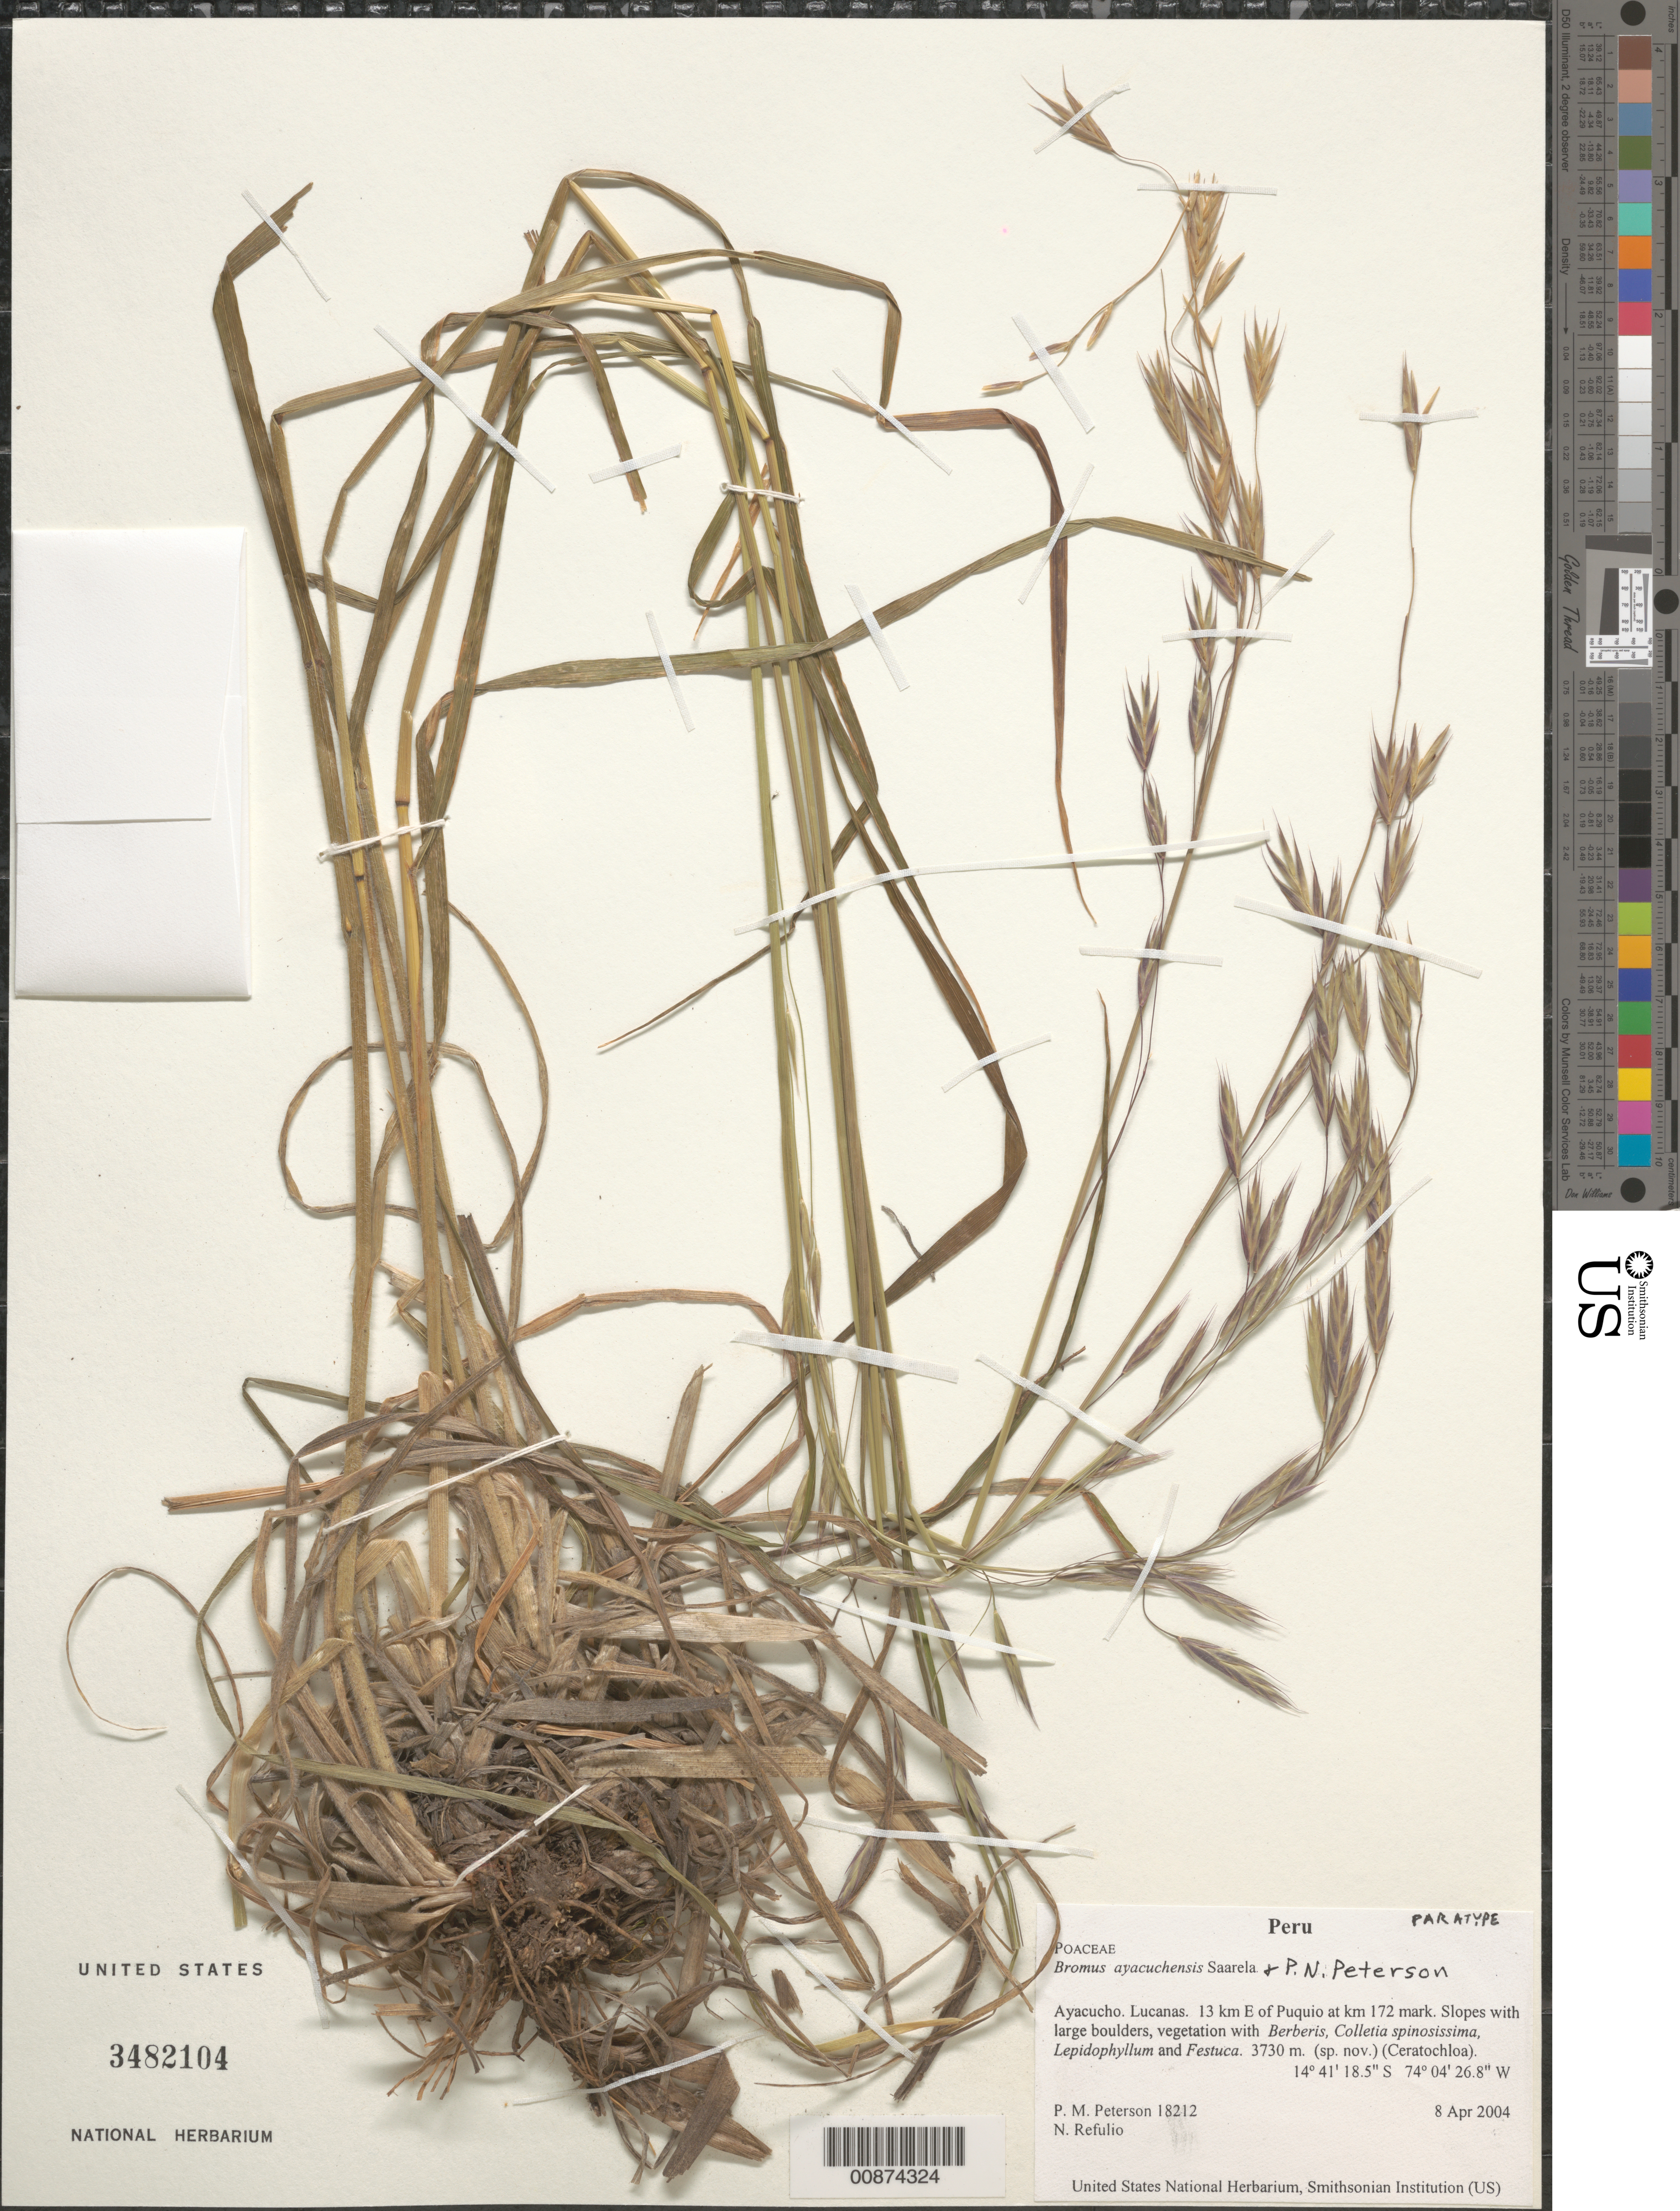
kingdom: Plantae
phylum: Tracheophyta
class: Liliopsida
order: Poales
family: Poaceae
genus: Bromus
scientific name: Bromus ayacuchensis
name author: Saarela & P.M. Peterson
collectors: P. M. Peterson & N. Refulio-Rodríguez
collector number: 18212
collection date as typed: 08 Apr 2004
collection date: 2004-04-08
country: Peru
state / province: Ayacucho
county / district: Lucanas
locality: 13 km E of Puquio at km 172 mark. Slopes with large boulders, vegetation with Berberis, Colletia spinosissima, Lepidophyllum and Festuca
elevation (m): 3730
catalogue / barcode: US 3482104